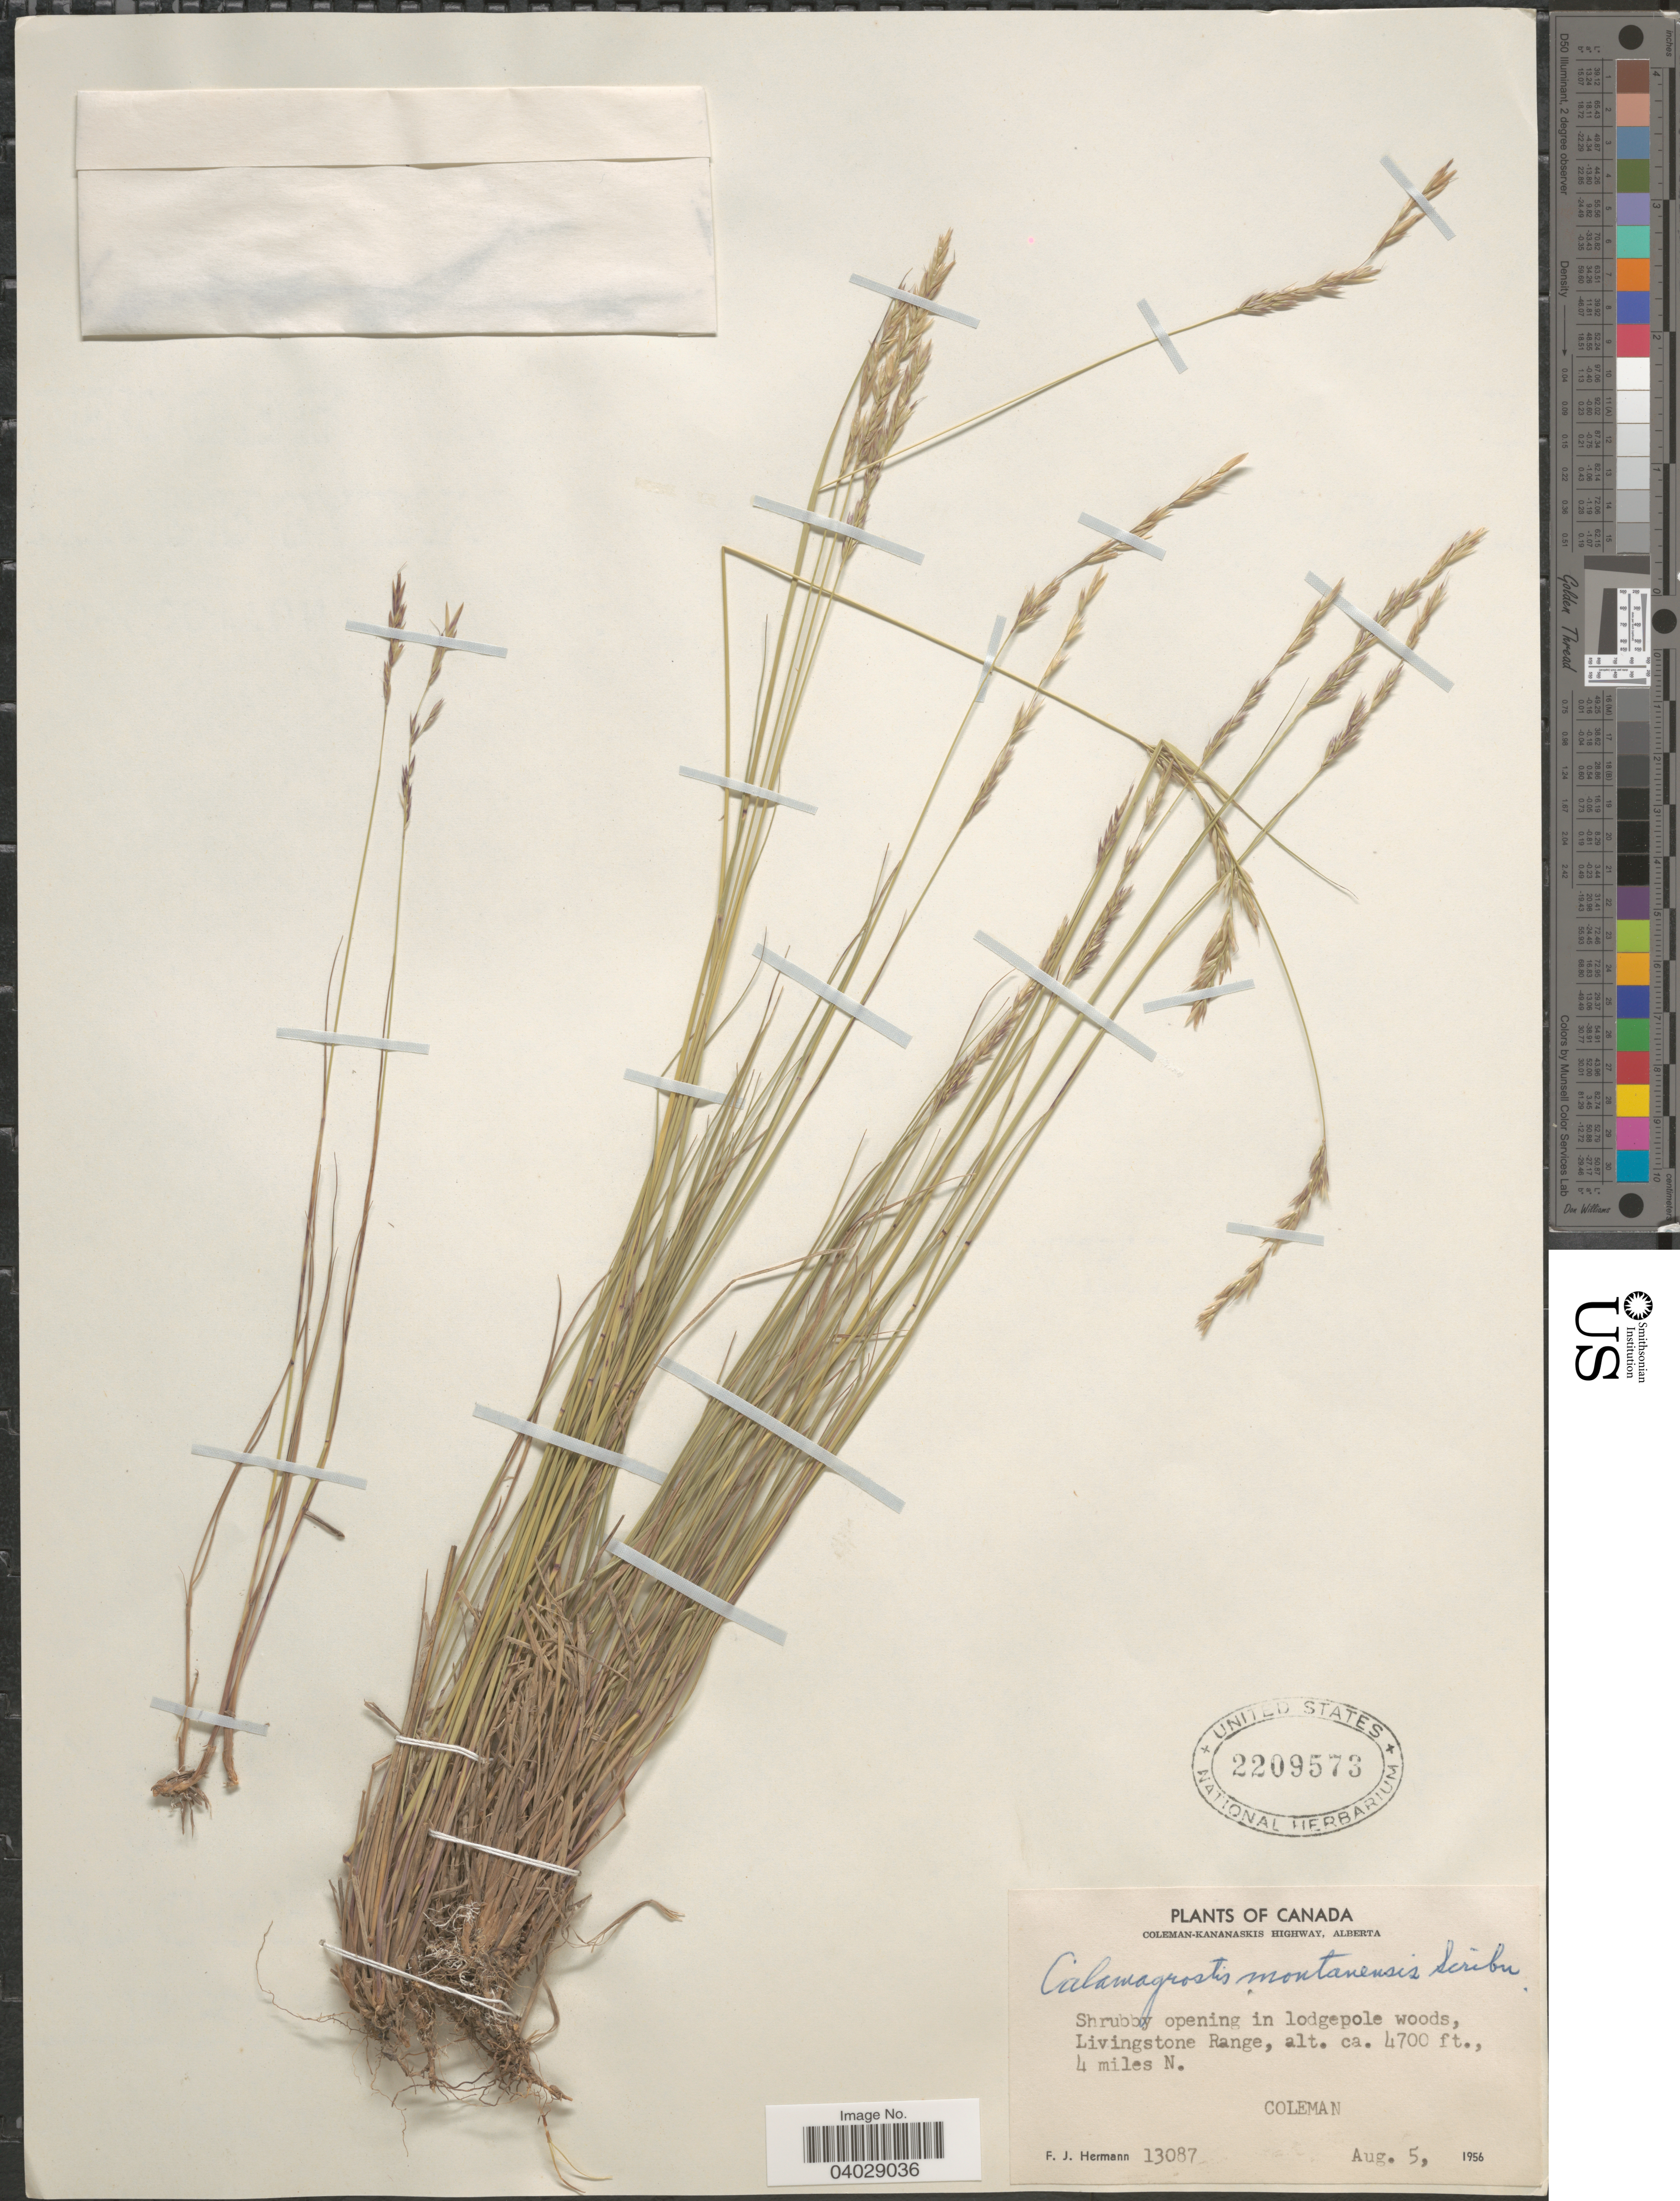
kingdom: Plantae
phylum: Tracheophyta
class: Liliopsida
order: Poales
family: Poaceae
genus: Calamagrostis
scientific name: Calamagrostis montanensis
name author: Scribn. ex Vasey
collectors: F. J. Hermann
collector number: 13087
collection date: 1956-08-05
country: Canada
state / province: Alberta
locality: Coleman-Kananaskis Highway. Livingstone Range, 4 miles N. Coleman.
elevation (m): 1433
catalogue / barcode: US 2209573